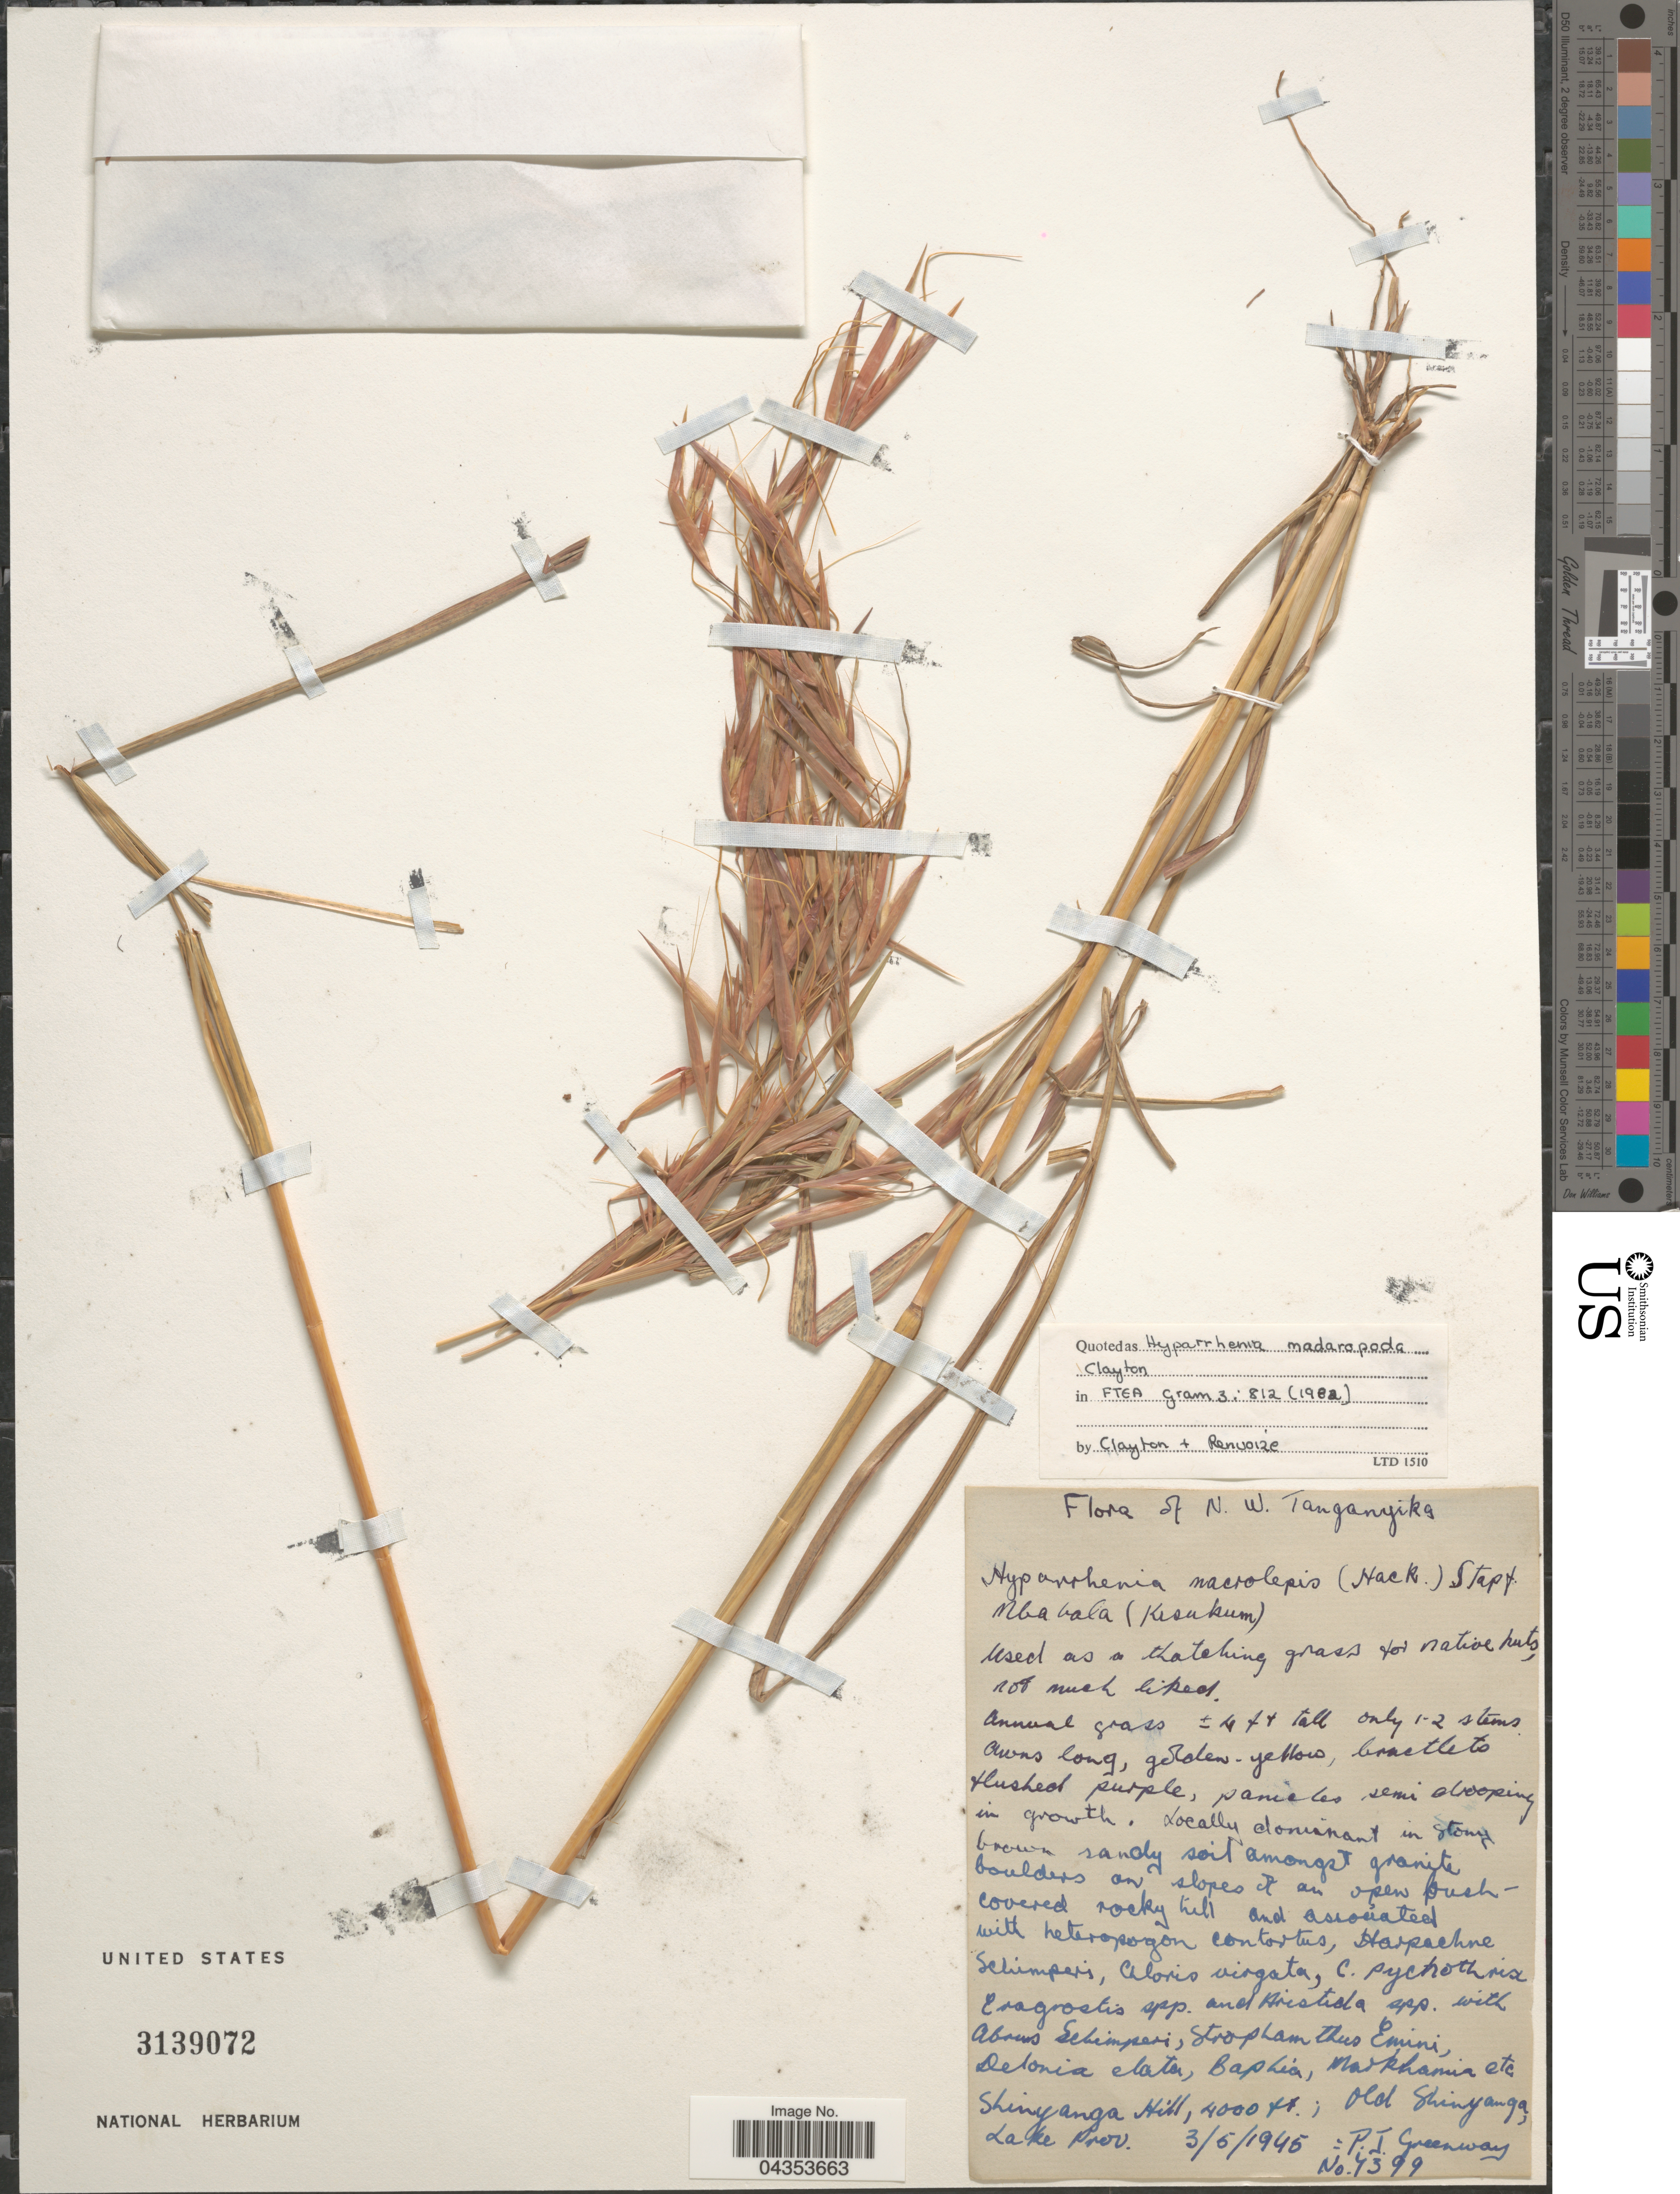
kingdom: Plantae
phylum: Tracheophyta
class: Liliopsida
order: Poales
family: Poaceae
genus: Hyparrhenia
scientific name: Hyparrhenia madaropoda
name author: Clayton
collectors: P. J. Greenway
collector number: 4399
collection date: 1945-05-03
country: Tanzania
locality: N.W. Tanganyika. Shinyanga Hill; Old Shinyanga, Lake Prov.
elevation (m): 1219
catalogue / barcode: US 3139072